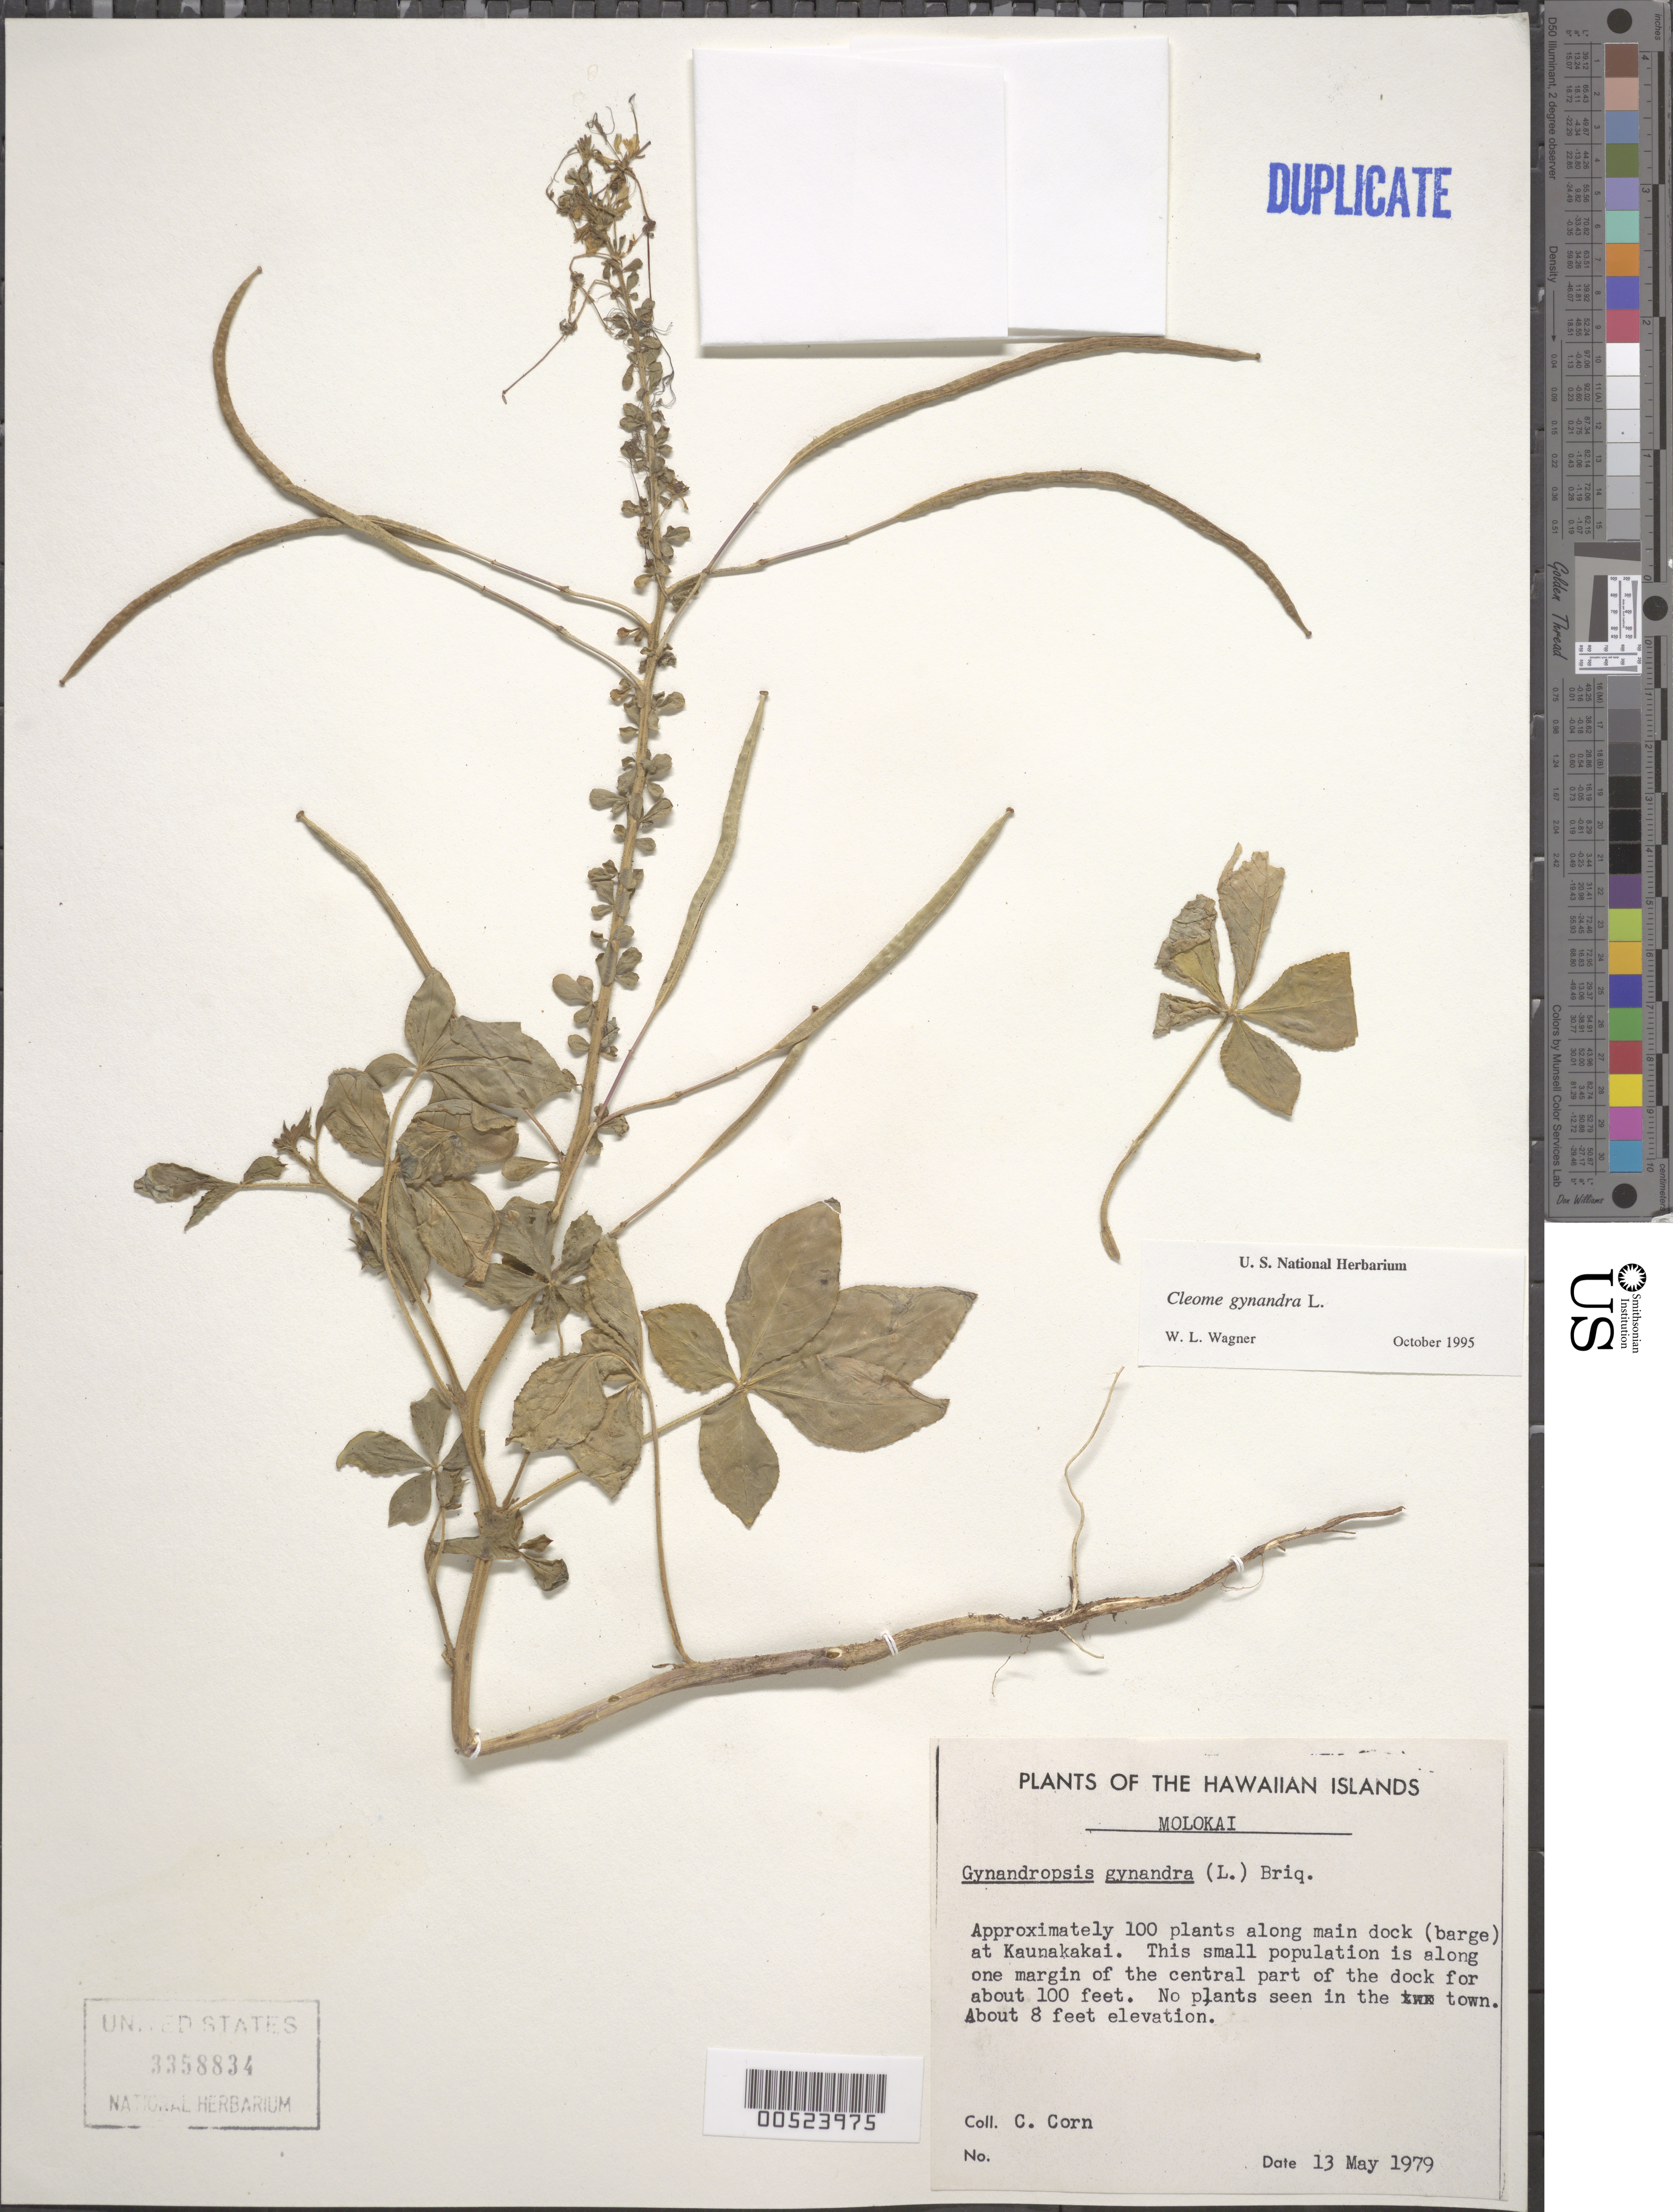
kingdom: Plantae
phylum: Tracheophyta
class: Magnoliopsida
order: Brassicales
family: Cleomaceae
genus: Gynandropsis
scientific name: Gynandropsis gynandra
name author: (L.) Briq.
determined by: Wagner, W. L., (BOT), Smithsonian Institution - National Museum of Natural History (UNITED STATES)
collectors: C. Corn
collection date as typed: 13 May 1979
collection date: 1979-05-13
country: United States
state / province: Hawaii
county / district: Maui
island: Moloka'i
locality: Along main dock (barge) at Kaunakakai, along one margin of the central part of the dock for about 100 ft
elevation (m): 2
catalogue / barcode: US 3358834